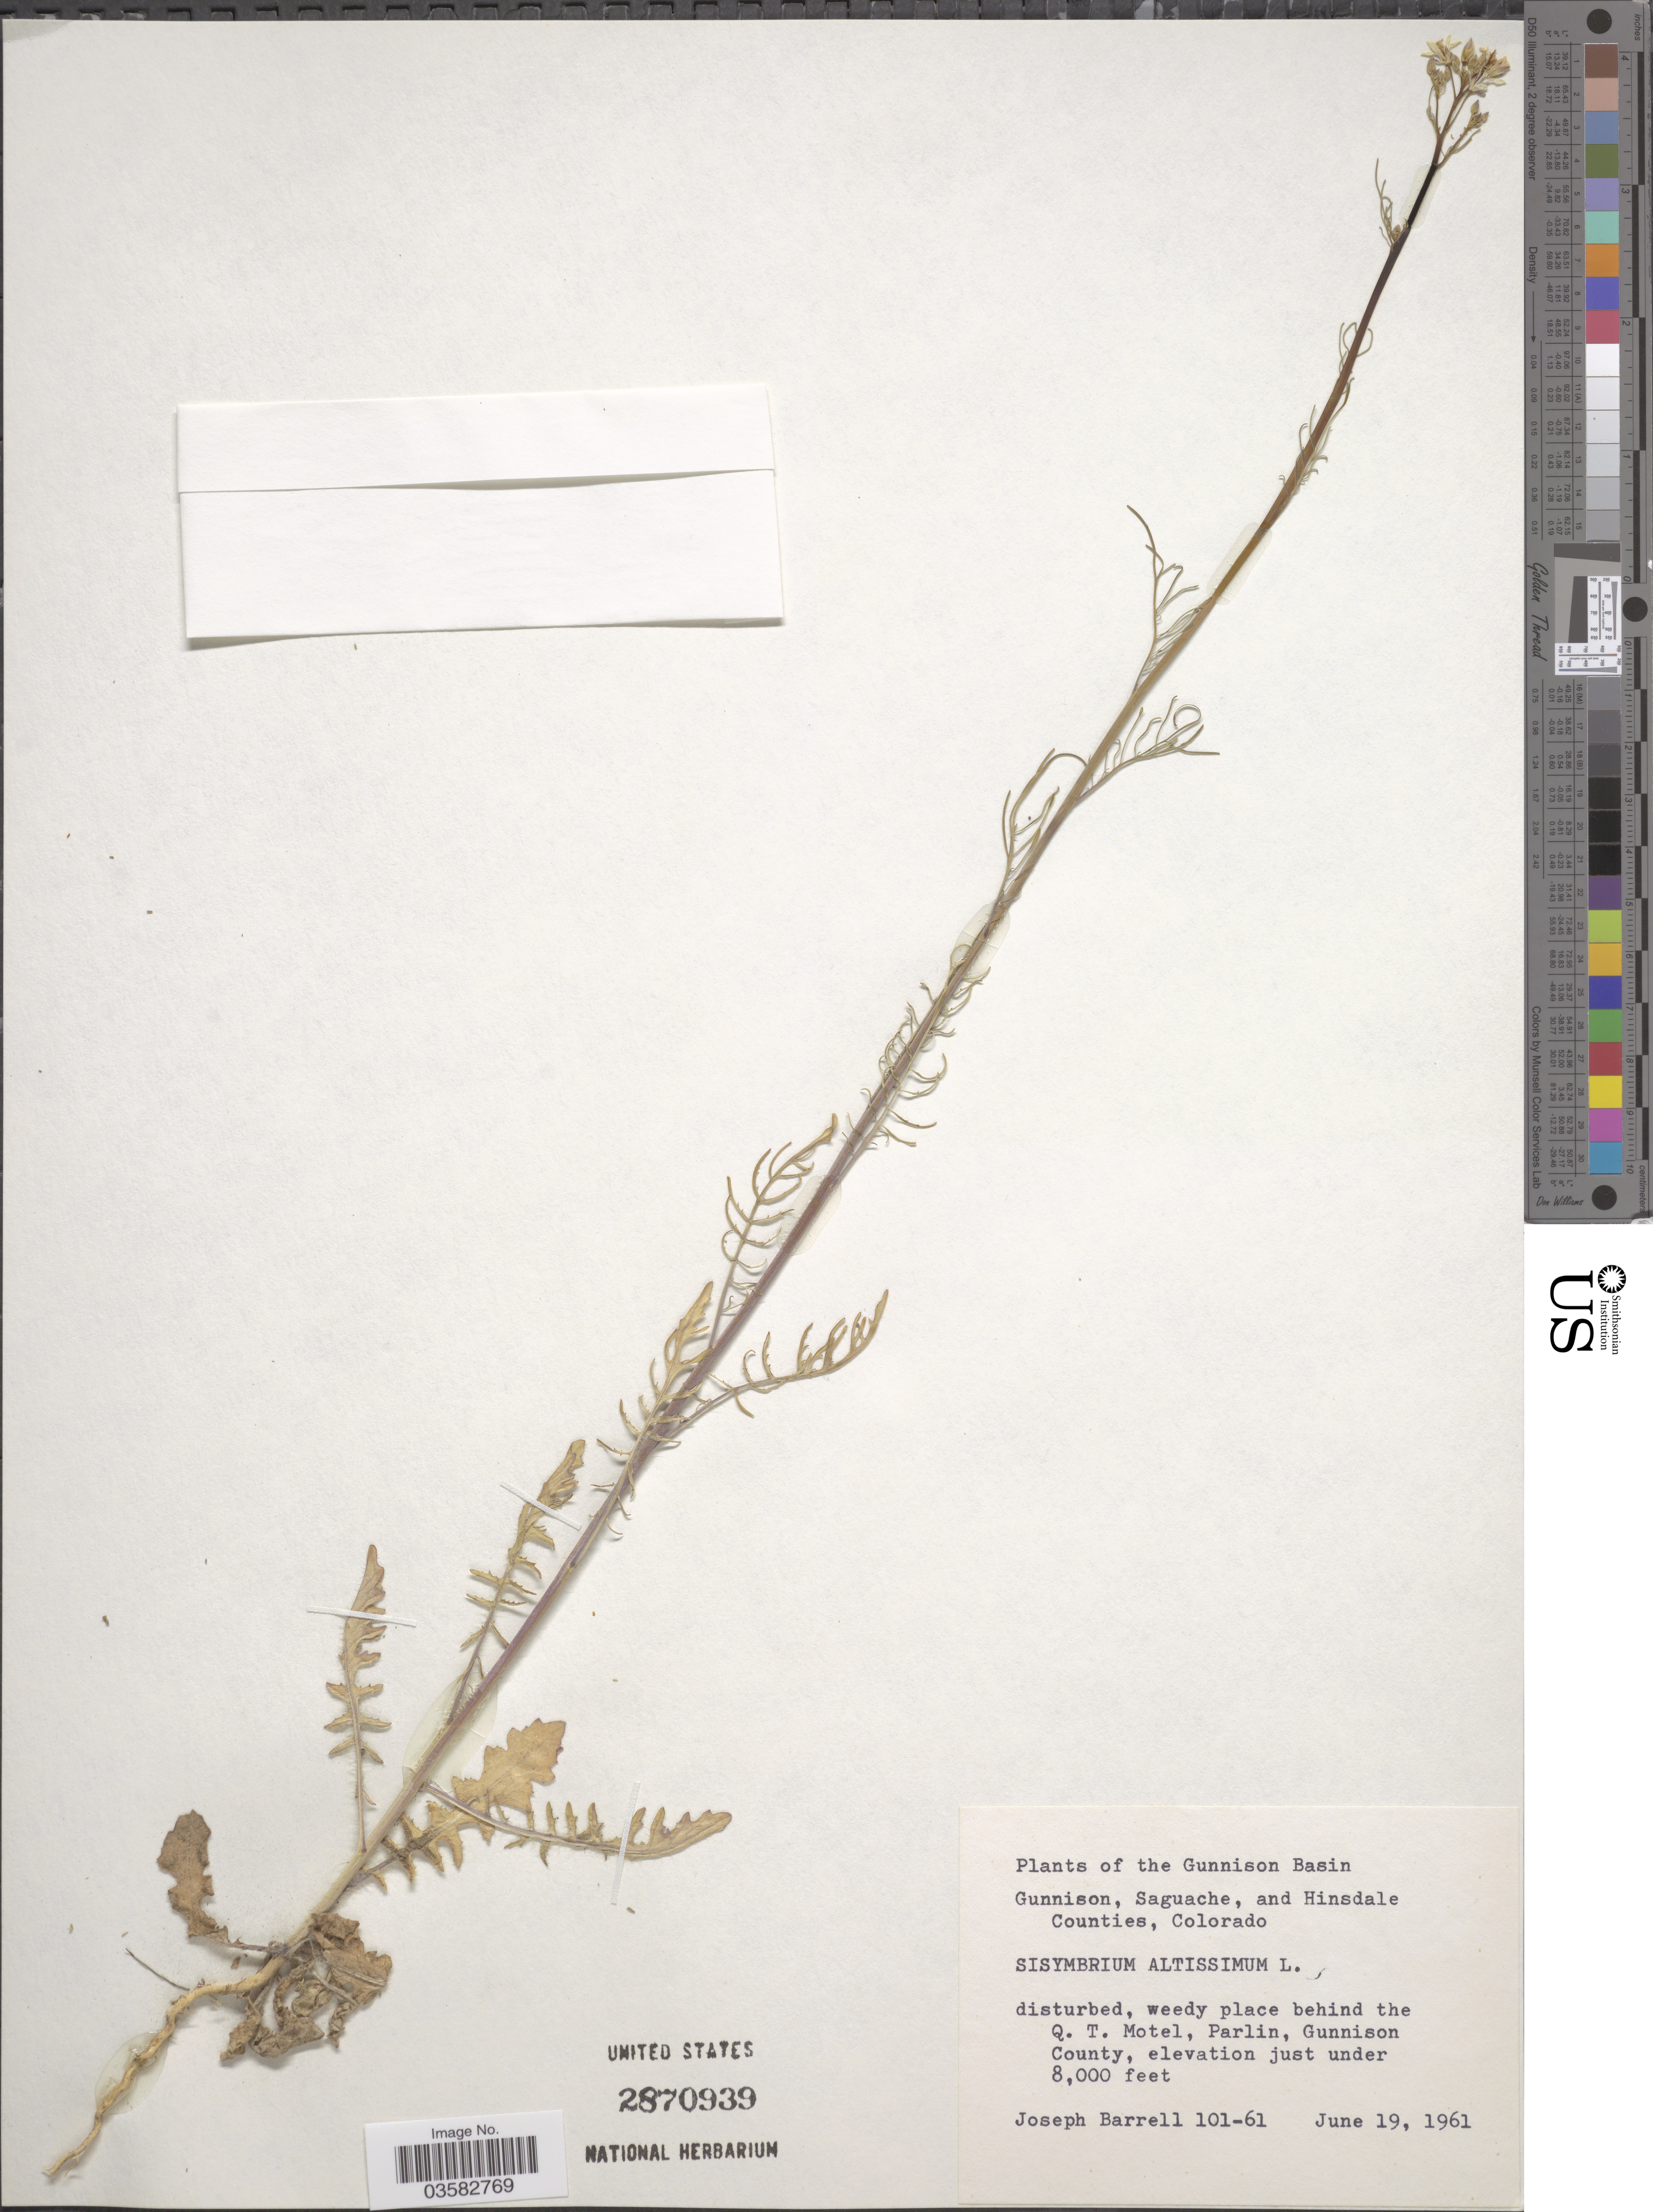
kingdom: Plantae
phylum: Tracheophyta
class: Magnoliopsida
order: Brassicales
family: Brassicaceae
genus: Sisymbrium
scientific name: Sisymbrium altissimum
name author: L.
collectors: J. Barrell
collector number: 101-61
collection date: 1961-06-19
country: United States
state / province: Colorado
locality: The Gunnison Basin. Weedy place behind the Q. T. Motel, Parlin, Gunnison County.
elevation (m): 2438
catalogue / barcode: US 2870939